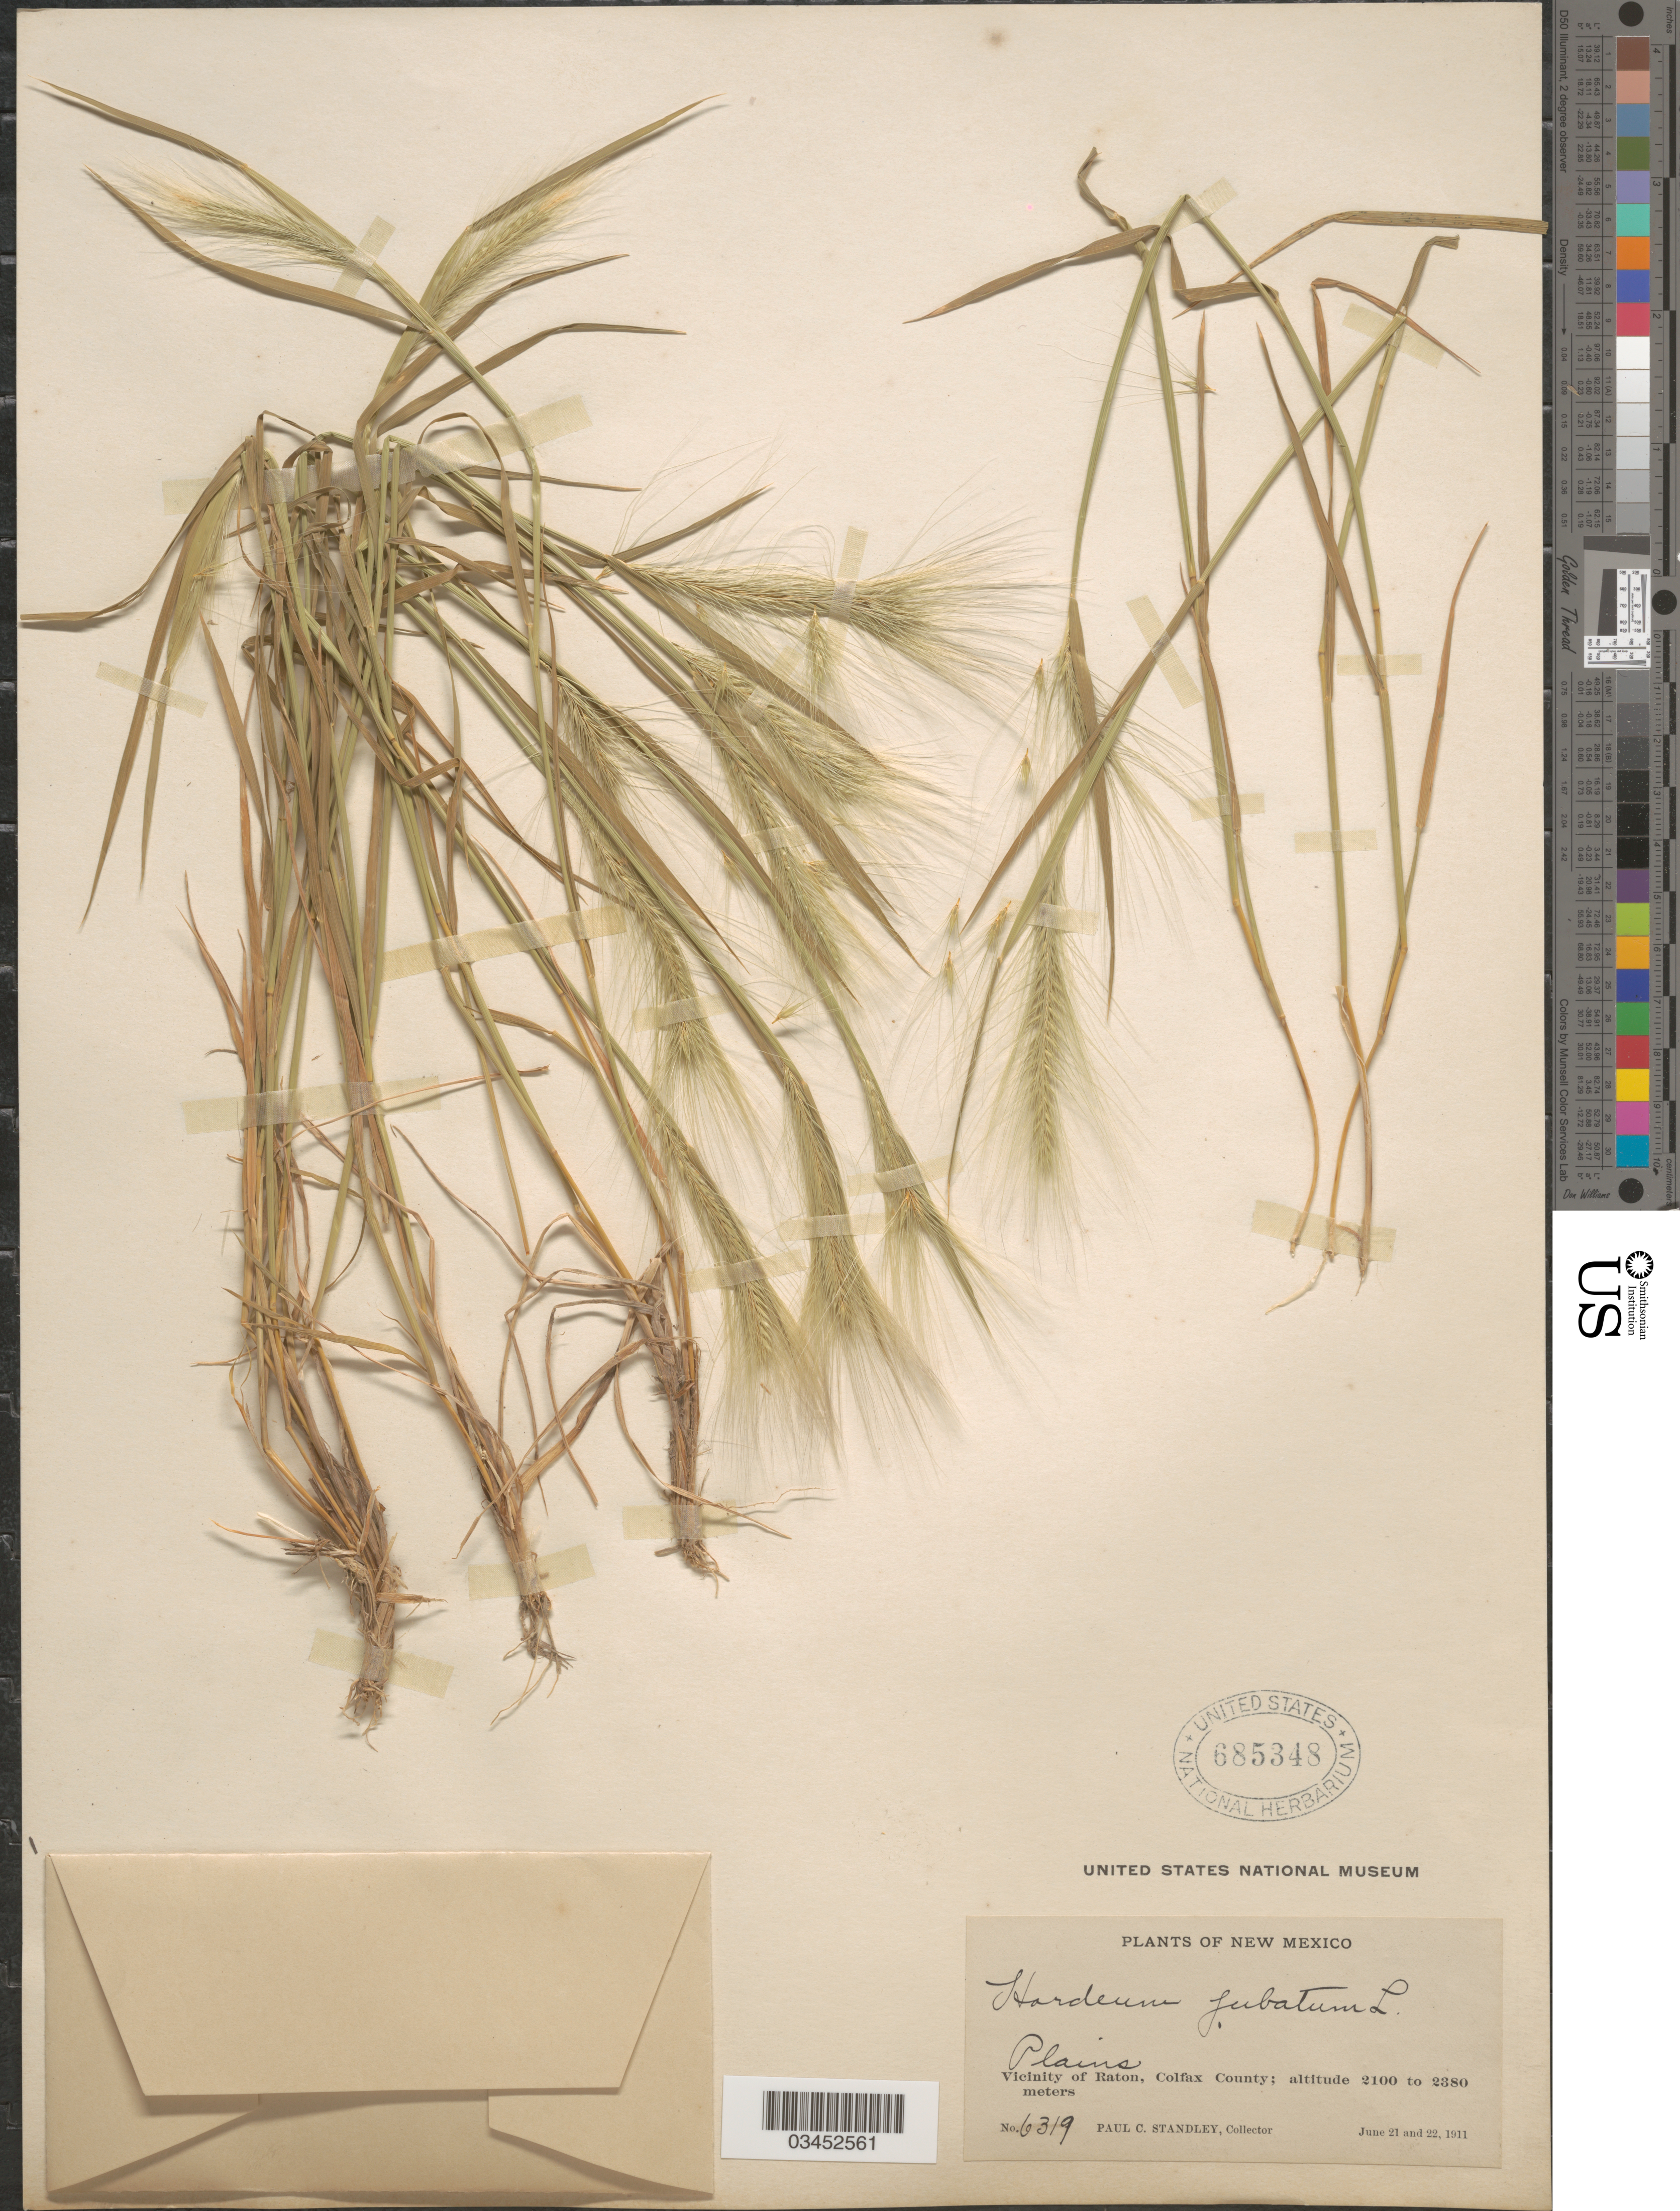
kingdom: Plantae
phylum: Tracheophyta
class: Liliopsida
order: Poales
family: Poaceae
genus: Hordeum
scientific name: Hordeum jubatum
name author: L.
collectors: P. C. Standley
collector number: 6319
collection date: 1911-06-21/1911-06-22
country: United States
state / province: New Mexico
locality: Plains. Vicinity of Raton, Colfax County.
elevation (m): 2100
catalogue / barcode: US 685348